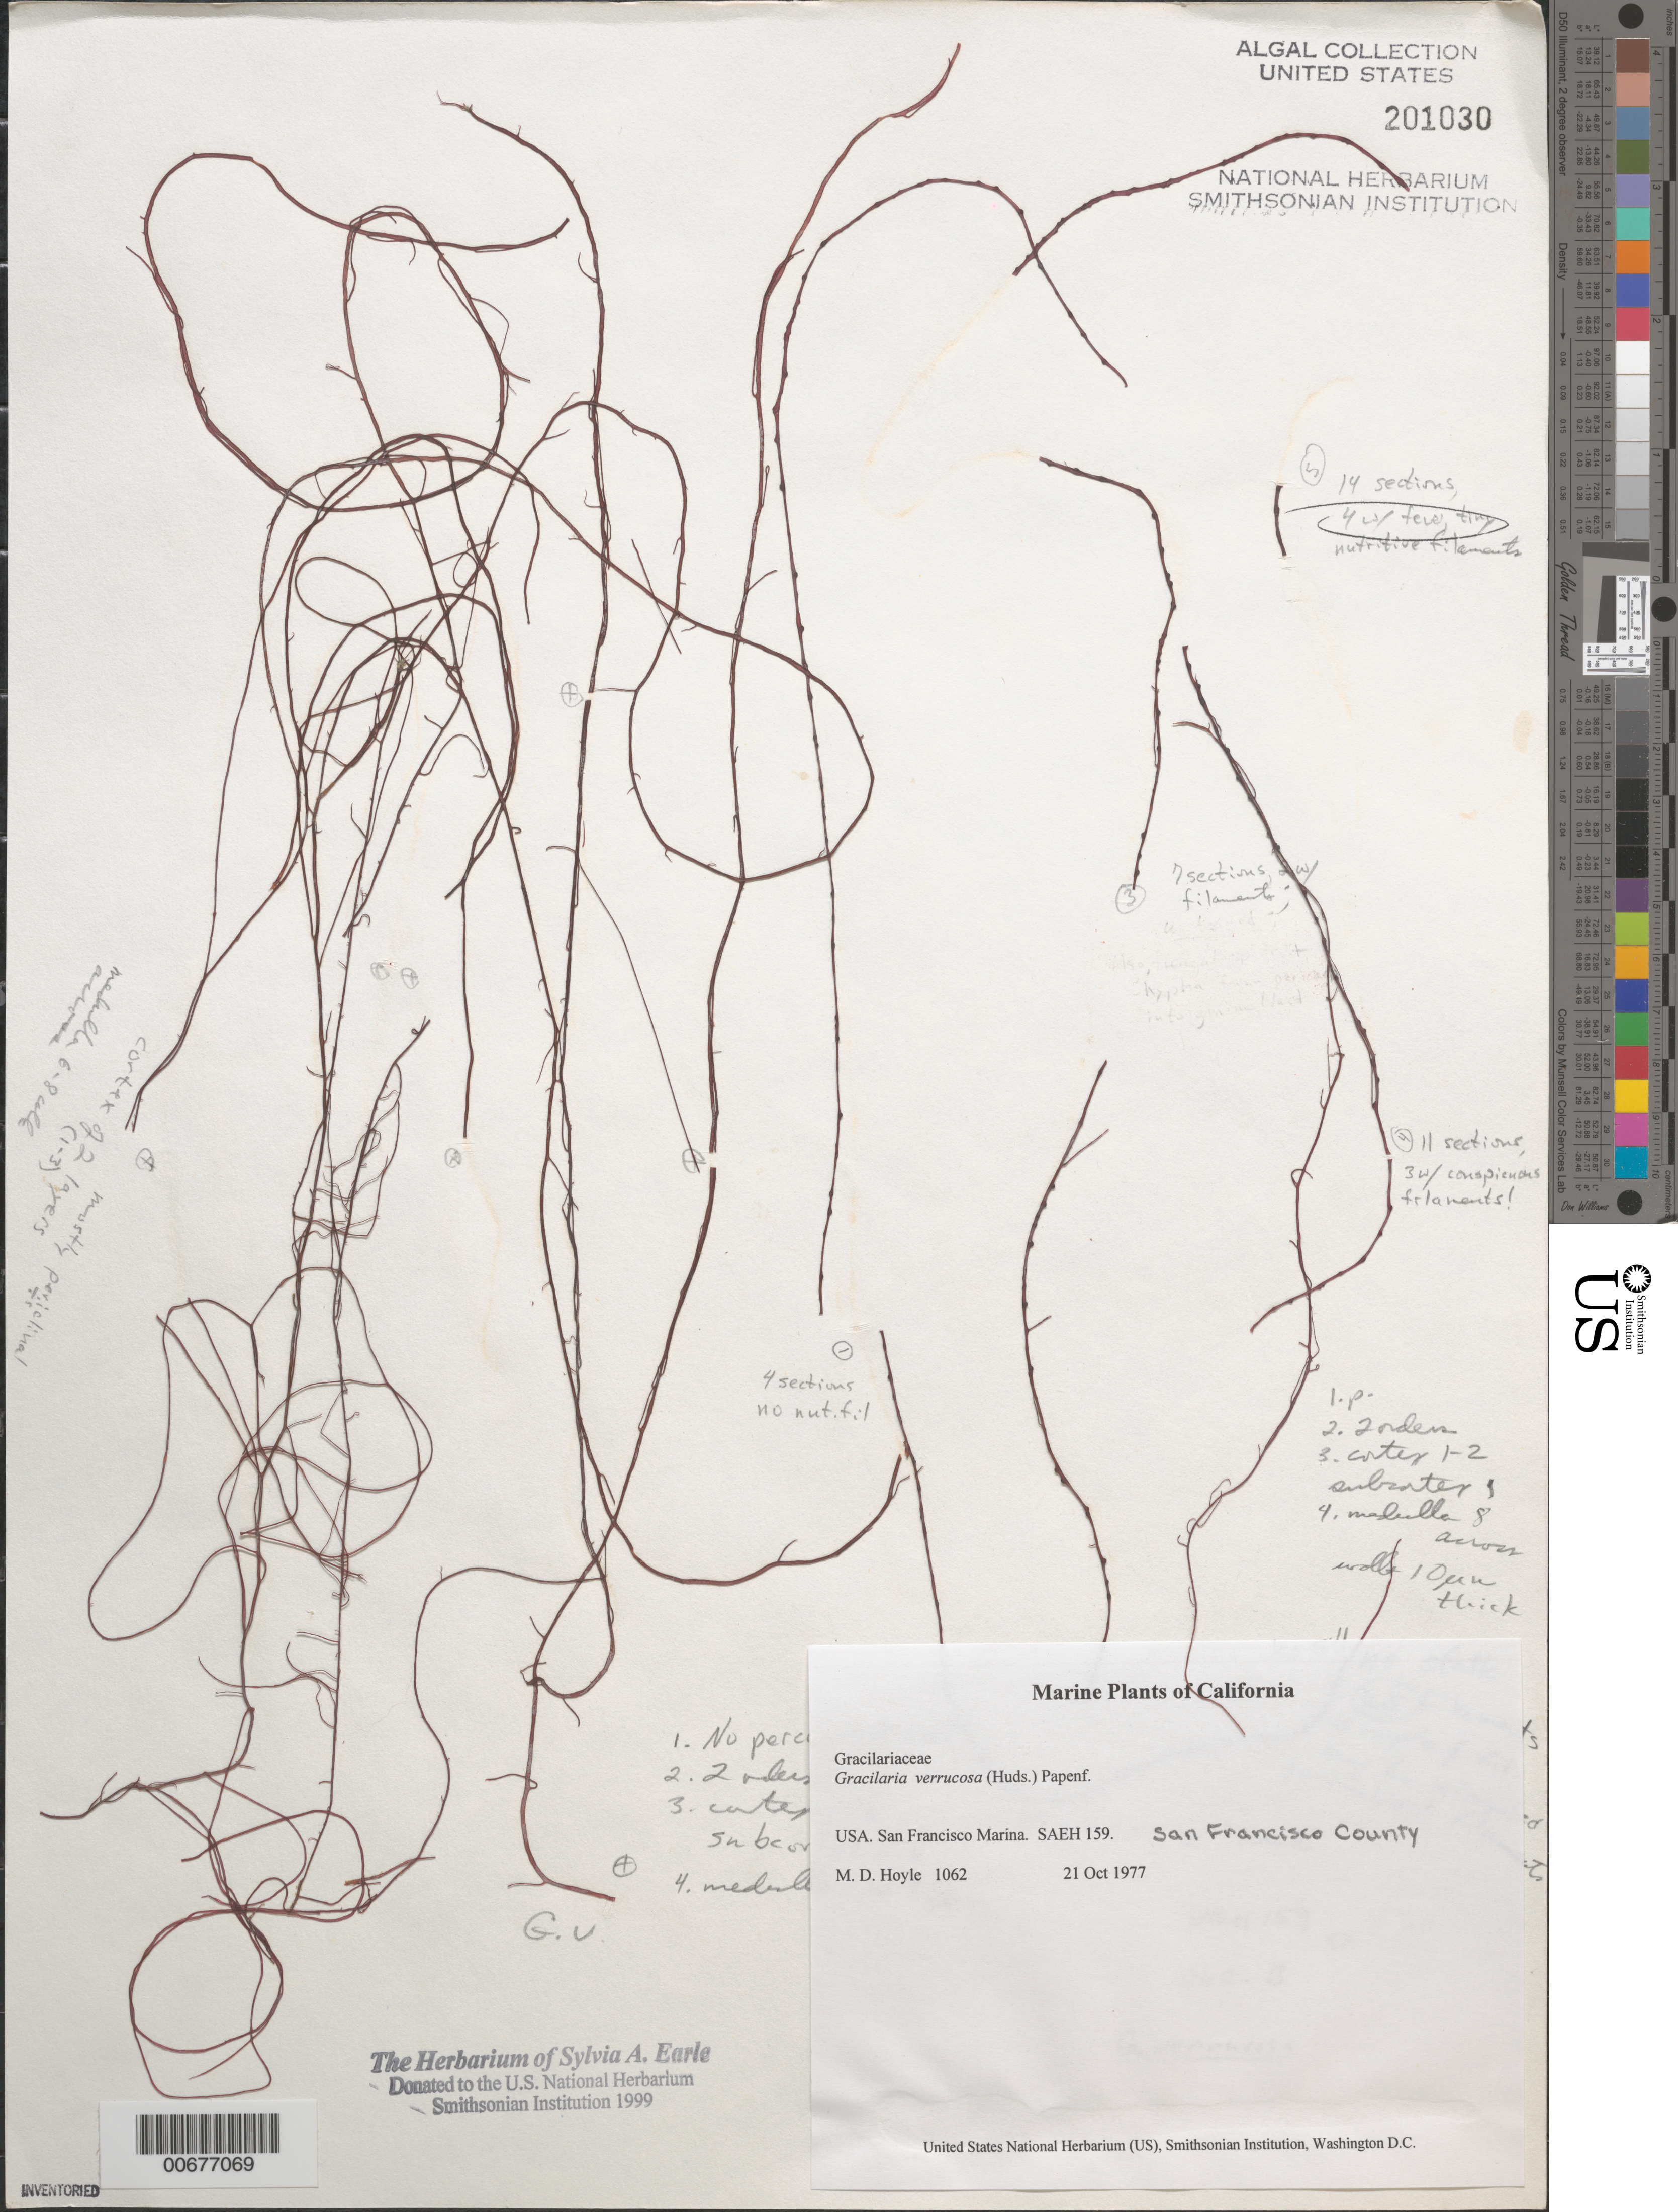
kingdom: Plantae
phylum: Rhodophyta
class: Florideophyceae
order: Gracilariales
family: Gracilariaceae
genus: Gracilariopsis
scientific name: Gracilariopsis longissima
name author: (S.G. Gmel.) Steentoft et al.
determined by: Algae name updating Project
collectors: M. Hoyle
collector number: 1062 & SAEH 159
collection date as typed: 21 Oct 1977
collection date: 1977-10-21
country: United States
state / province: California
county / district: San Francisco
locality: San Francisco Marina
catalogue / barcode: US 201030